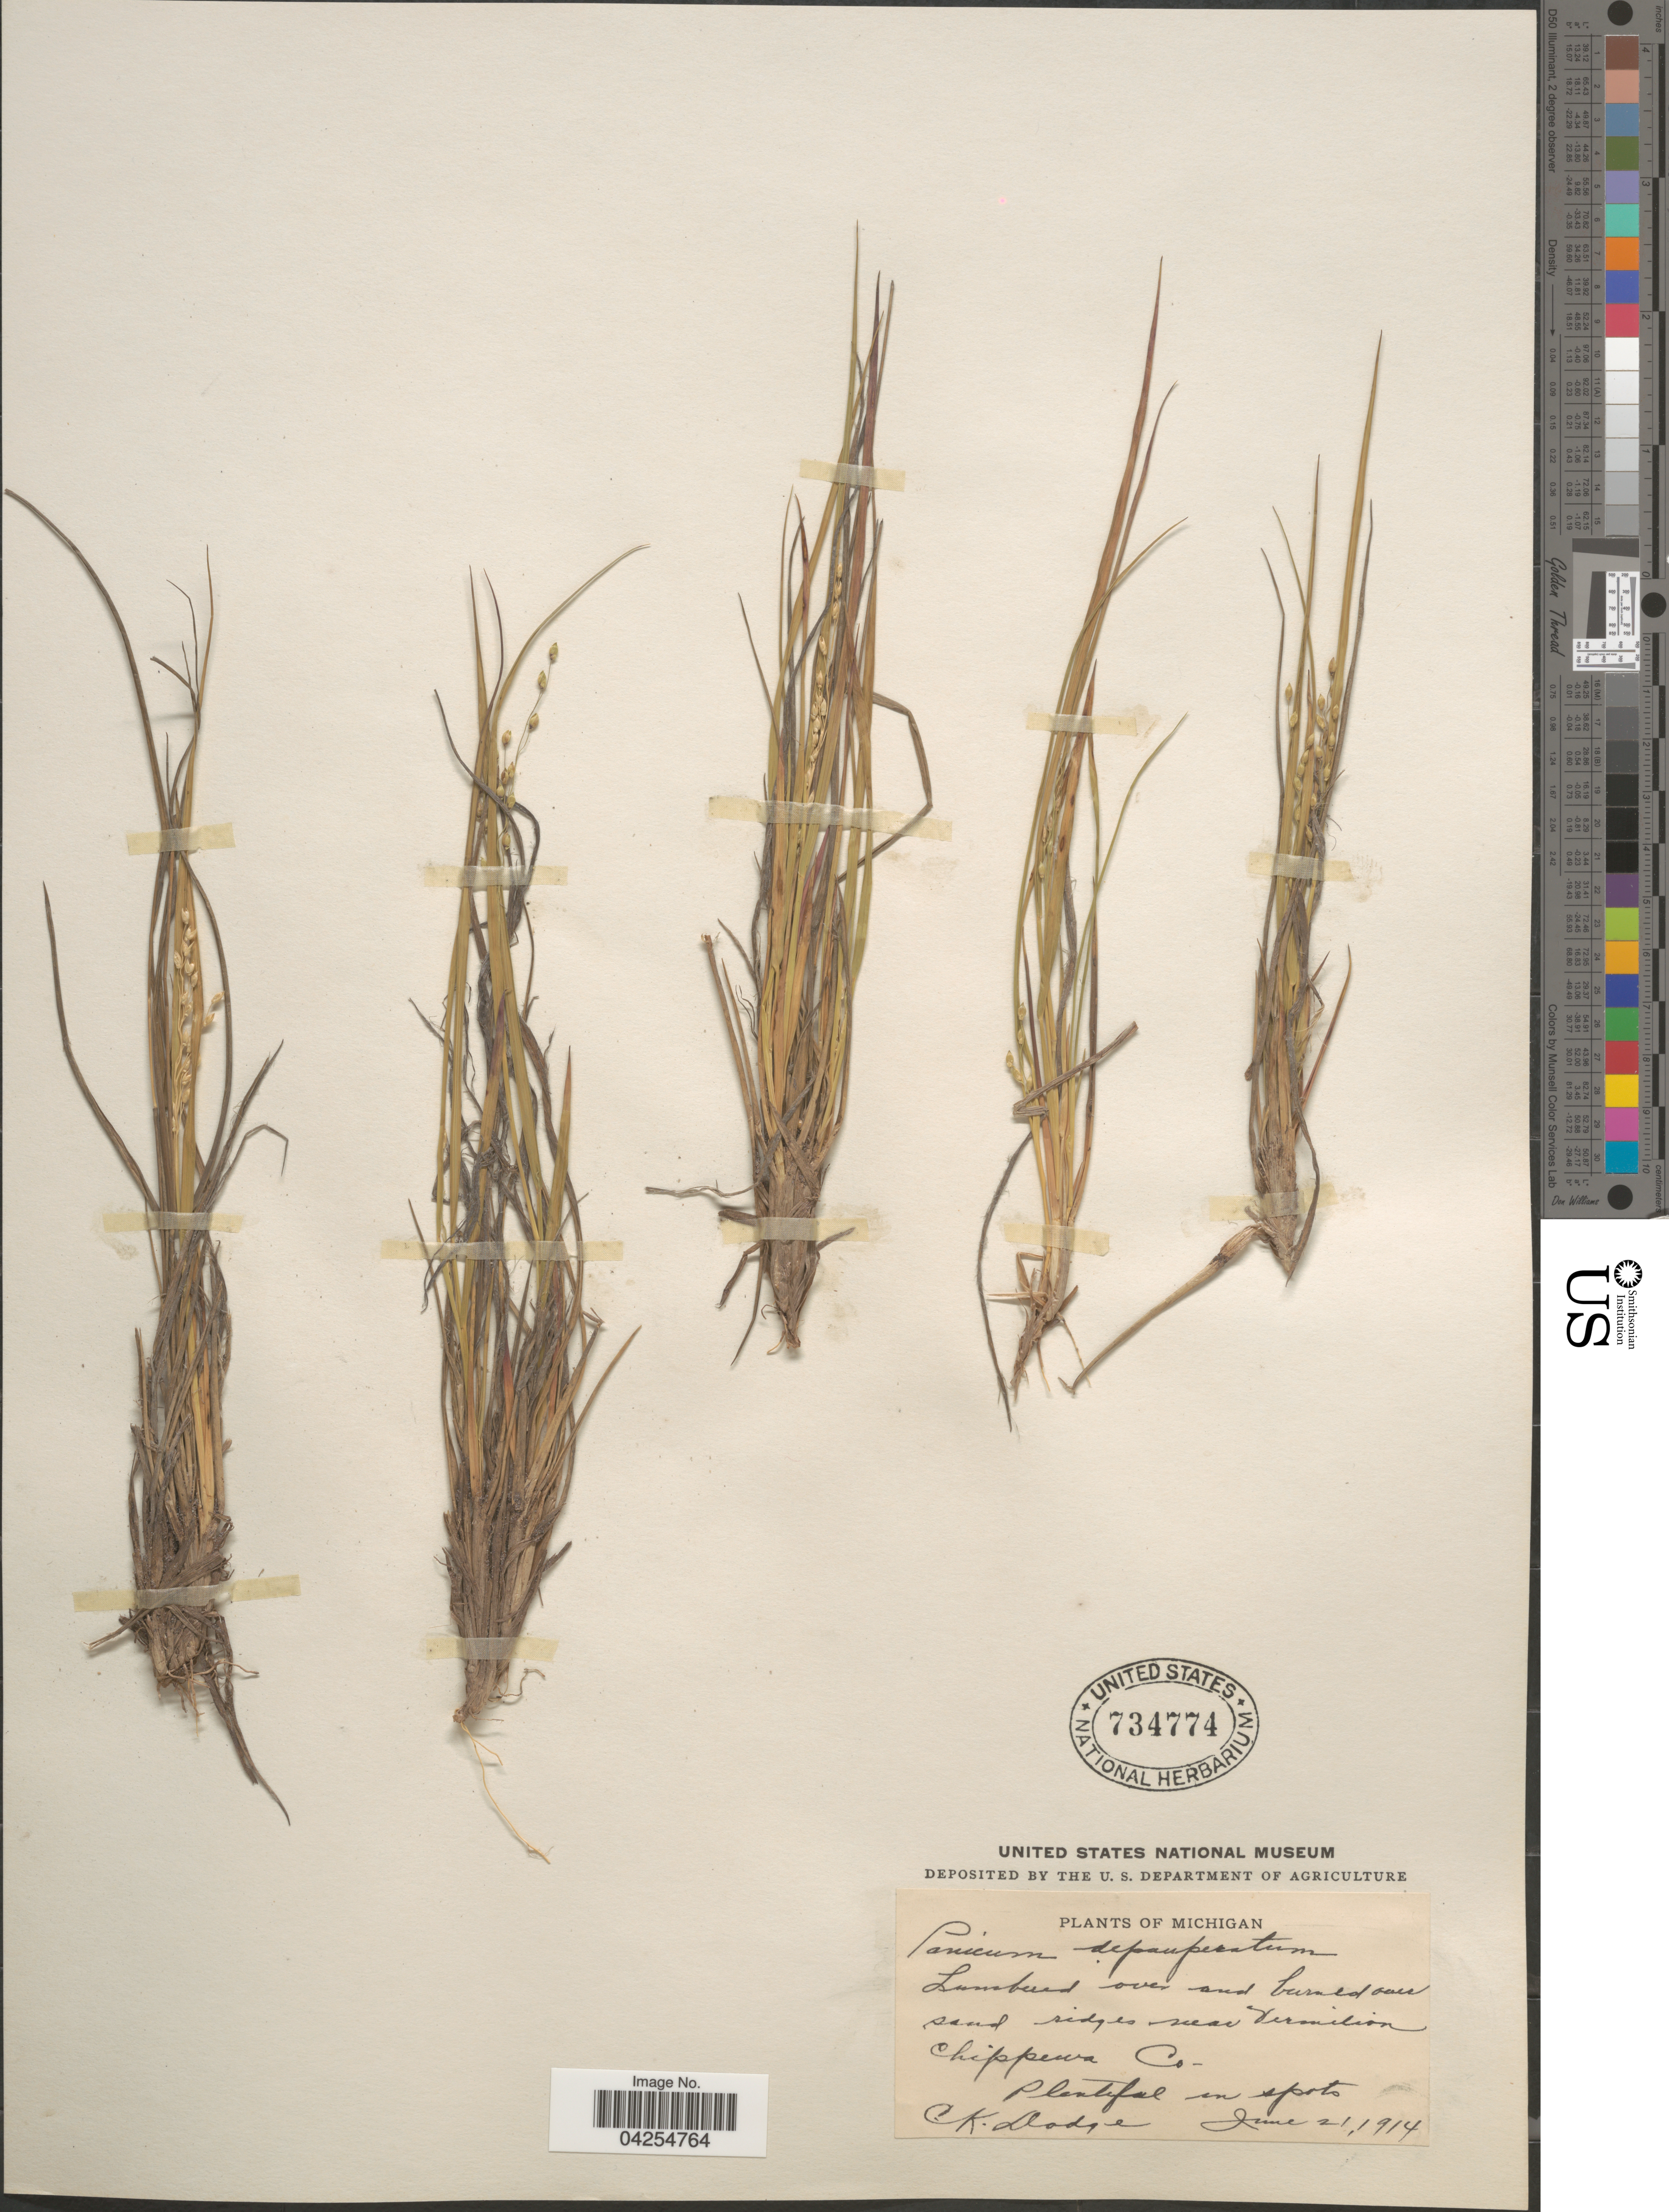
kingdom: Plantae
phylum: Tracheophyta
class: Liliopsida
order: Poales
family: Poaceae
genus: Dichanthelium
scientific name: Dichanthelium depauperatum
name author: (Muhl.) Gould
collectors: C. Dodge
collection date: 1914-06-21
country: United States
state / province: Michigan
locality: Lombard over and burned over sand ridges near Vermilion. Chippewa Co.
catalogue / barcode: US 734774